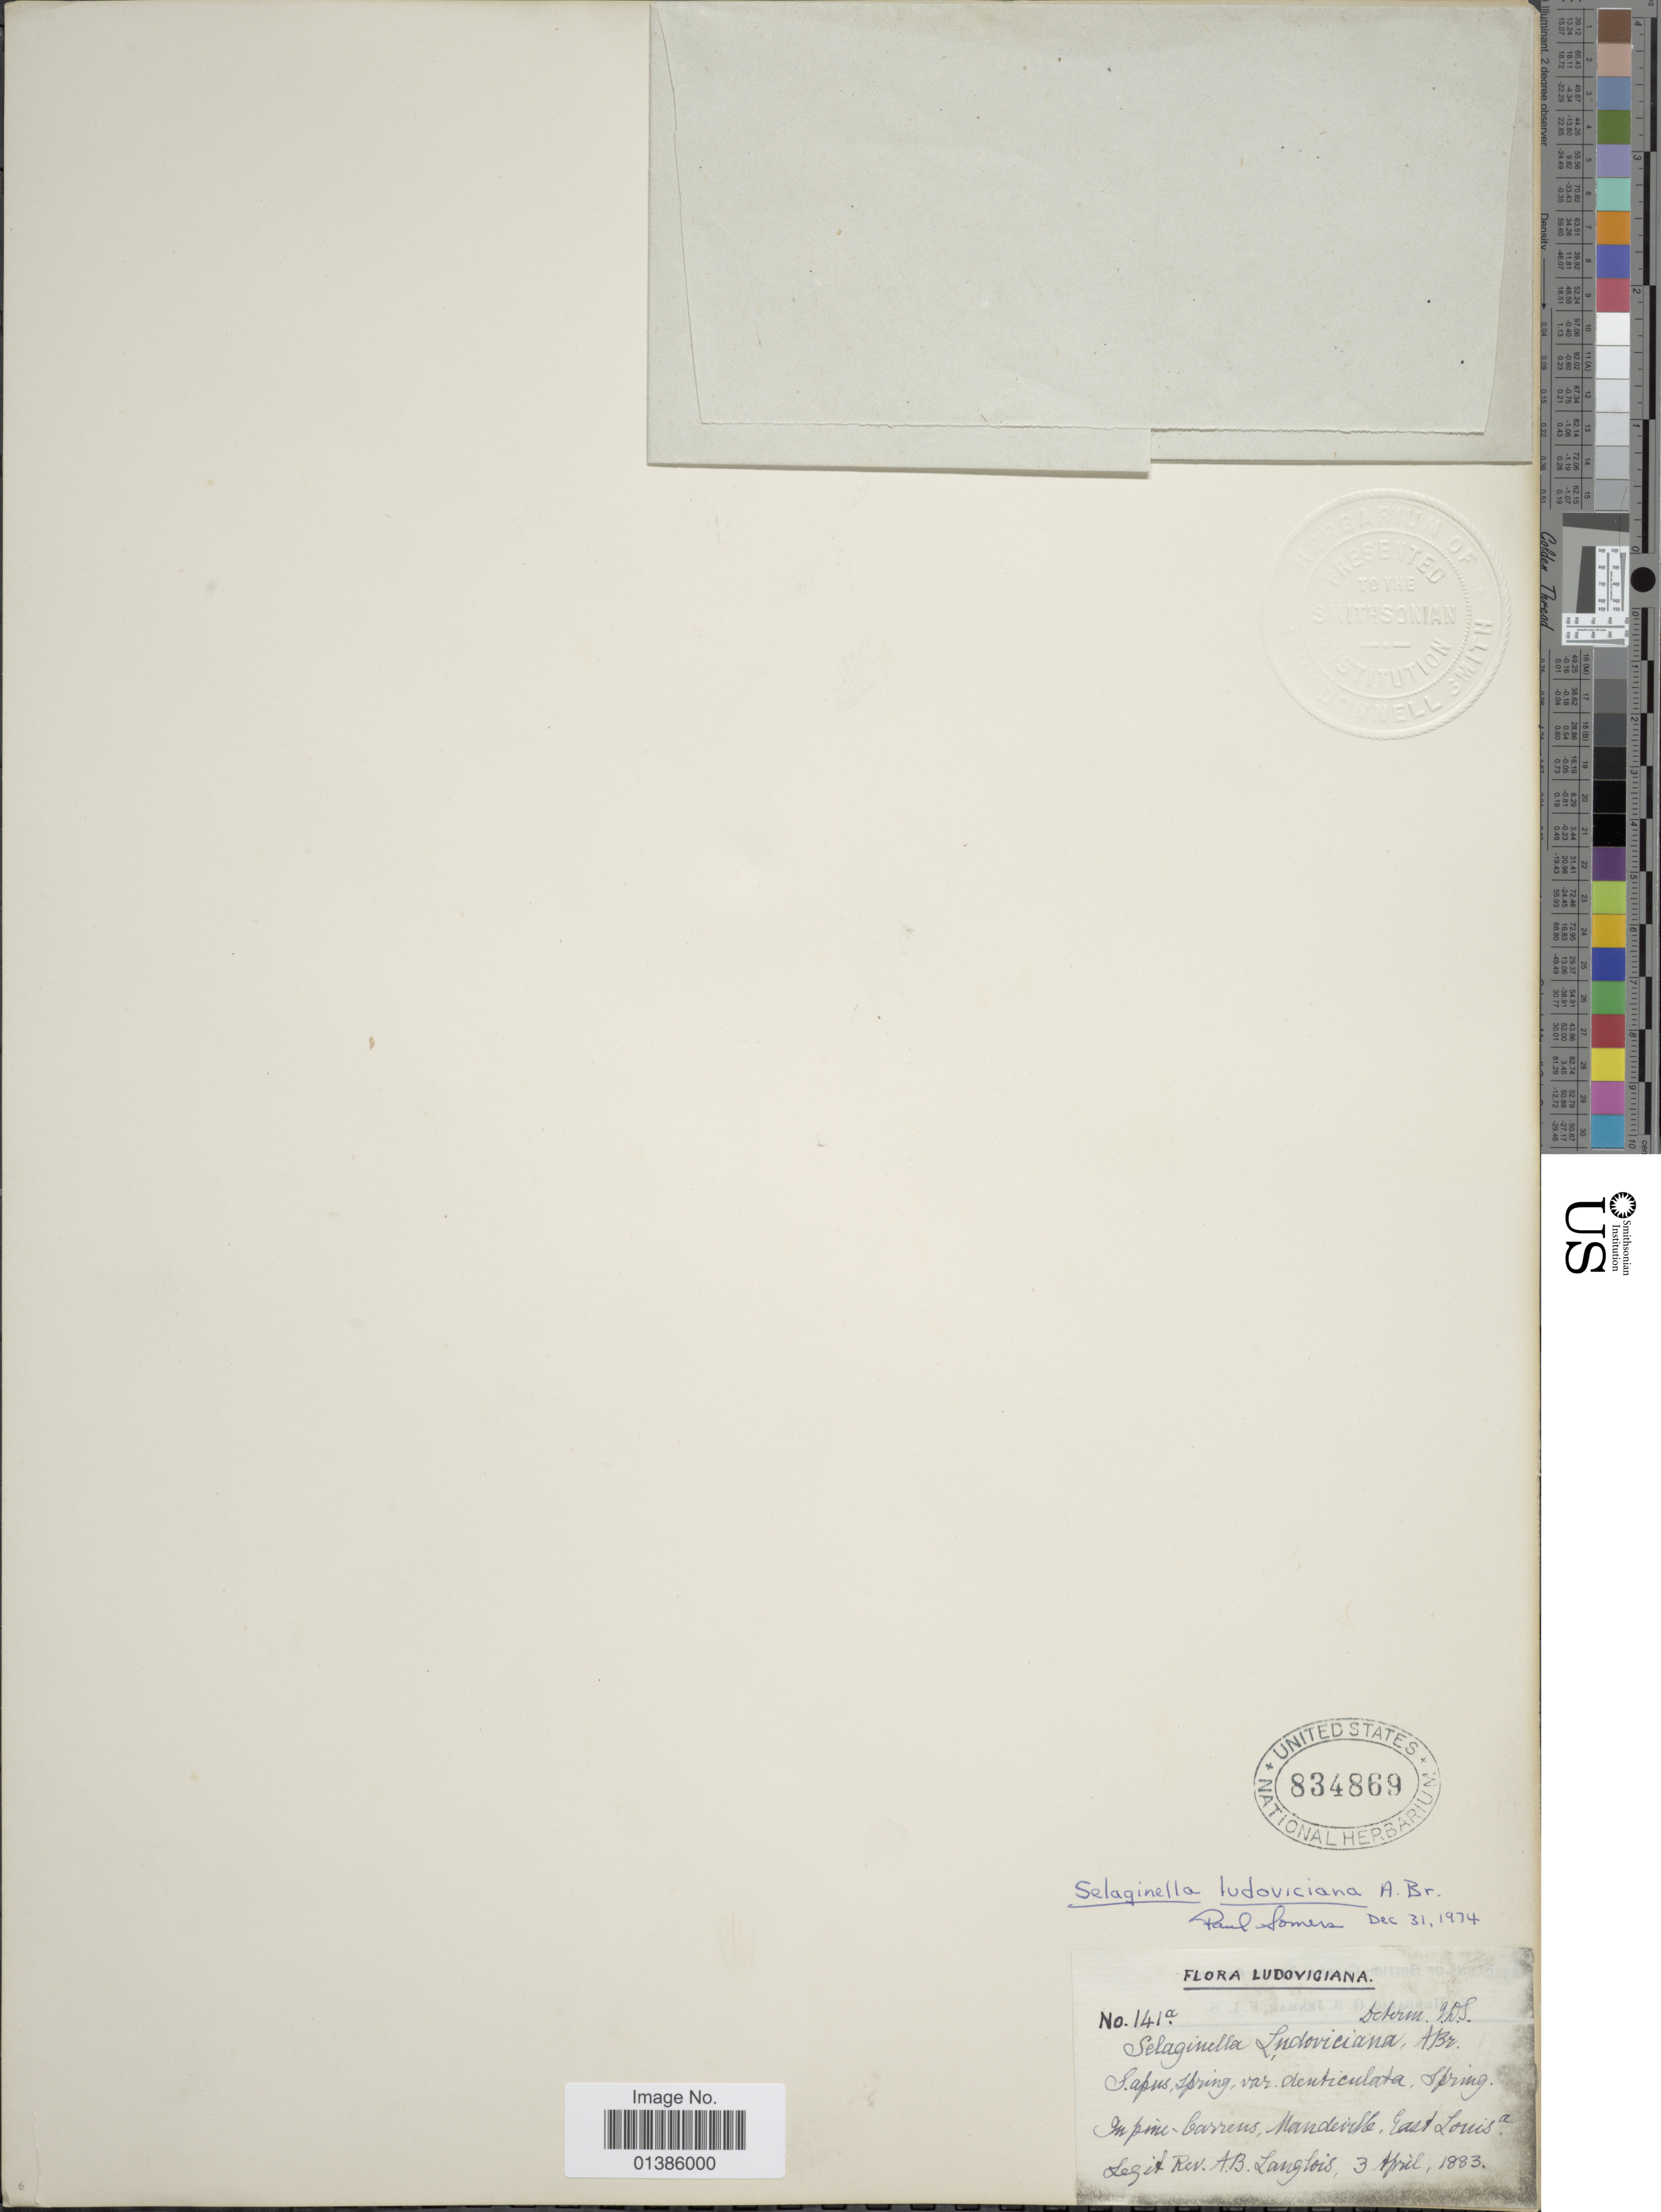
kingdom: Plantae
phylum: Tracheophyta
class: Lycopodiopsida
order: Selaginellales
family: Selaginellaceae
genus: Selaginella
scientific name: Selaginella ludoviciana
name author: A. Braun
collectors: A. Langlois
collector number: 141a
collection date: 1883-04-03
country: United States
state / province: Louisiana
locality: In pine-barrens, Mandeville, East Louis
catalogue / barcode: US 834869